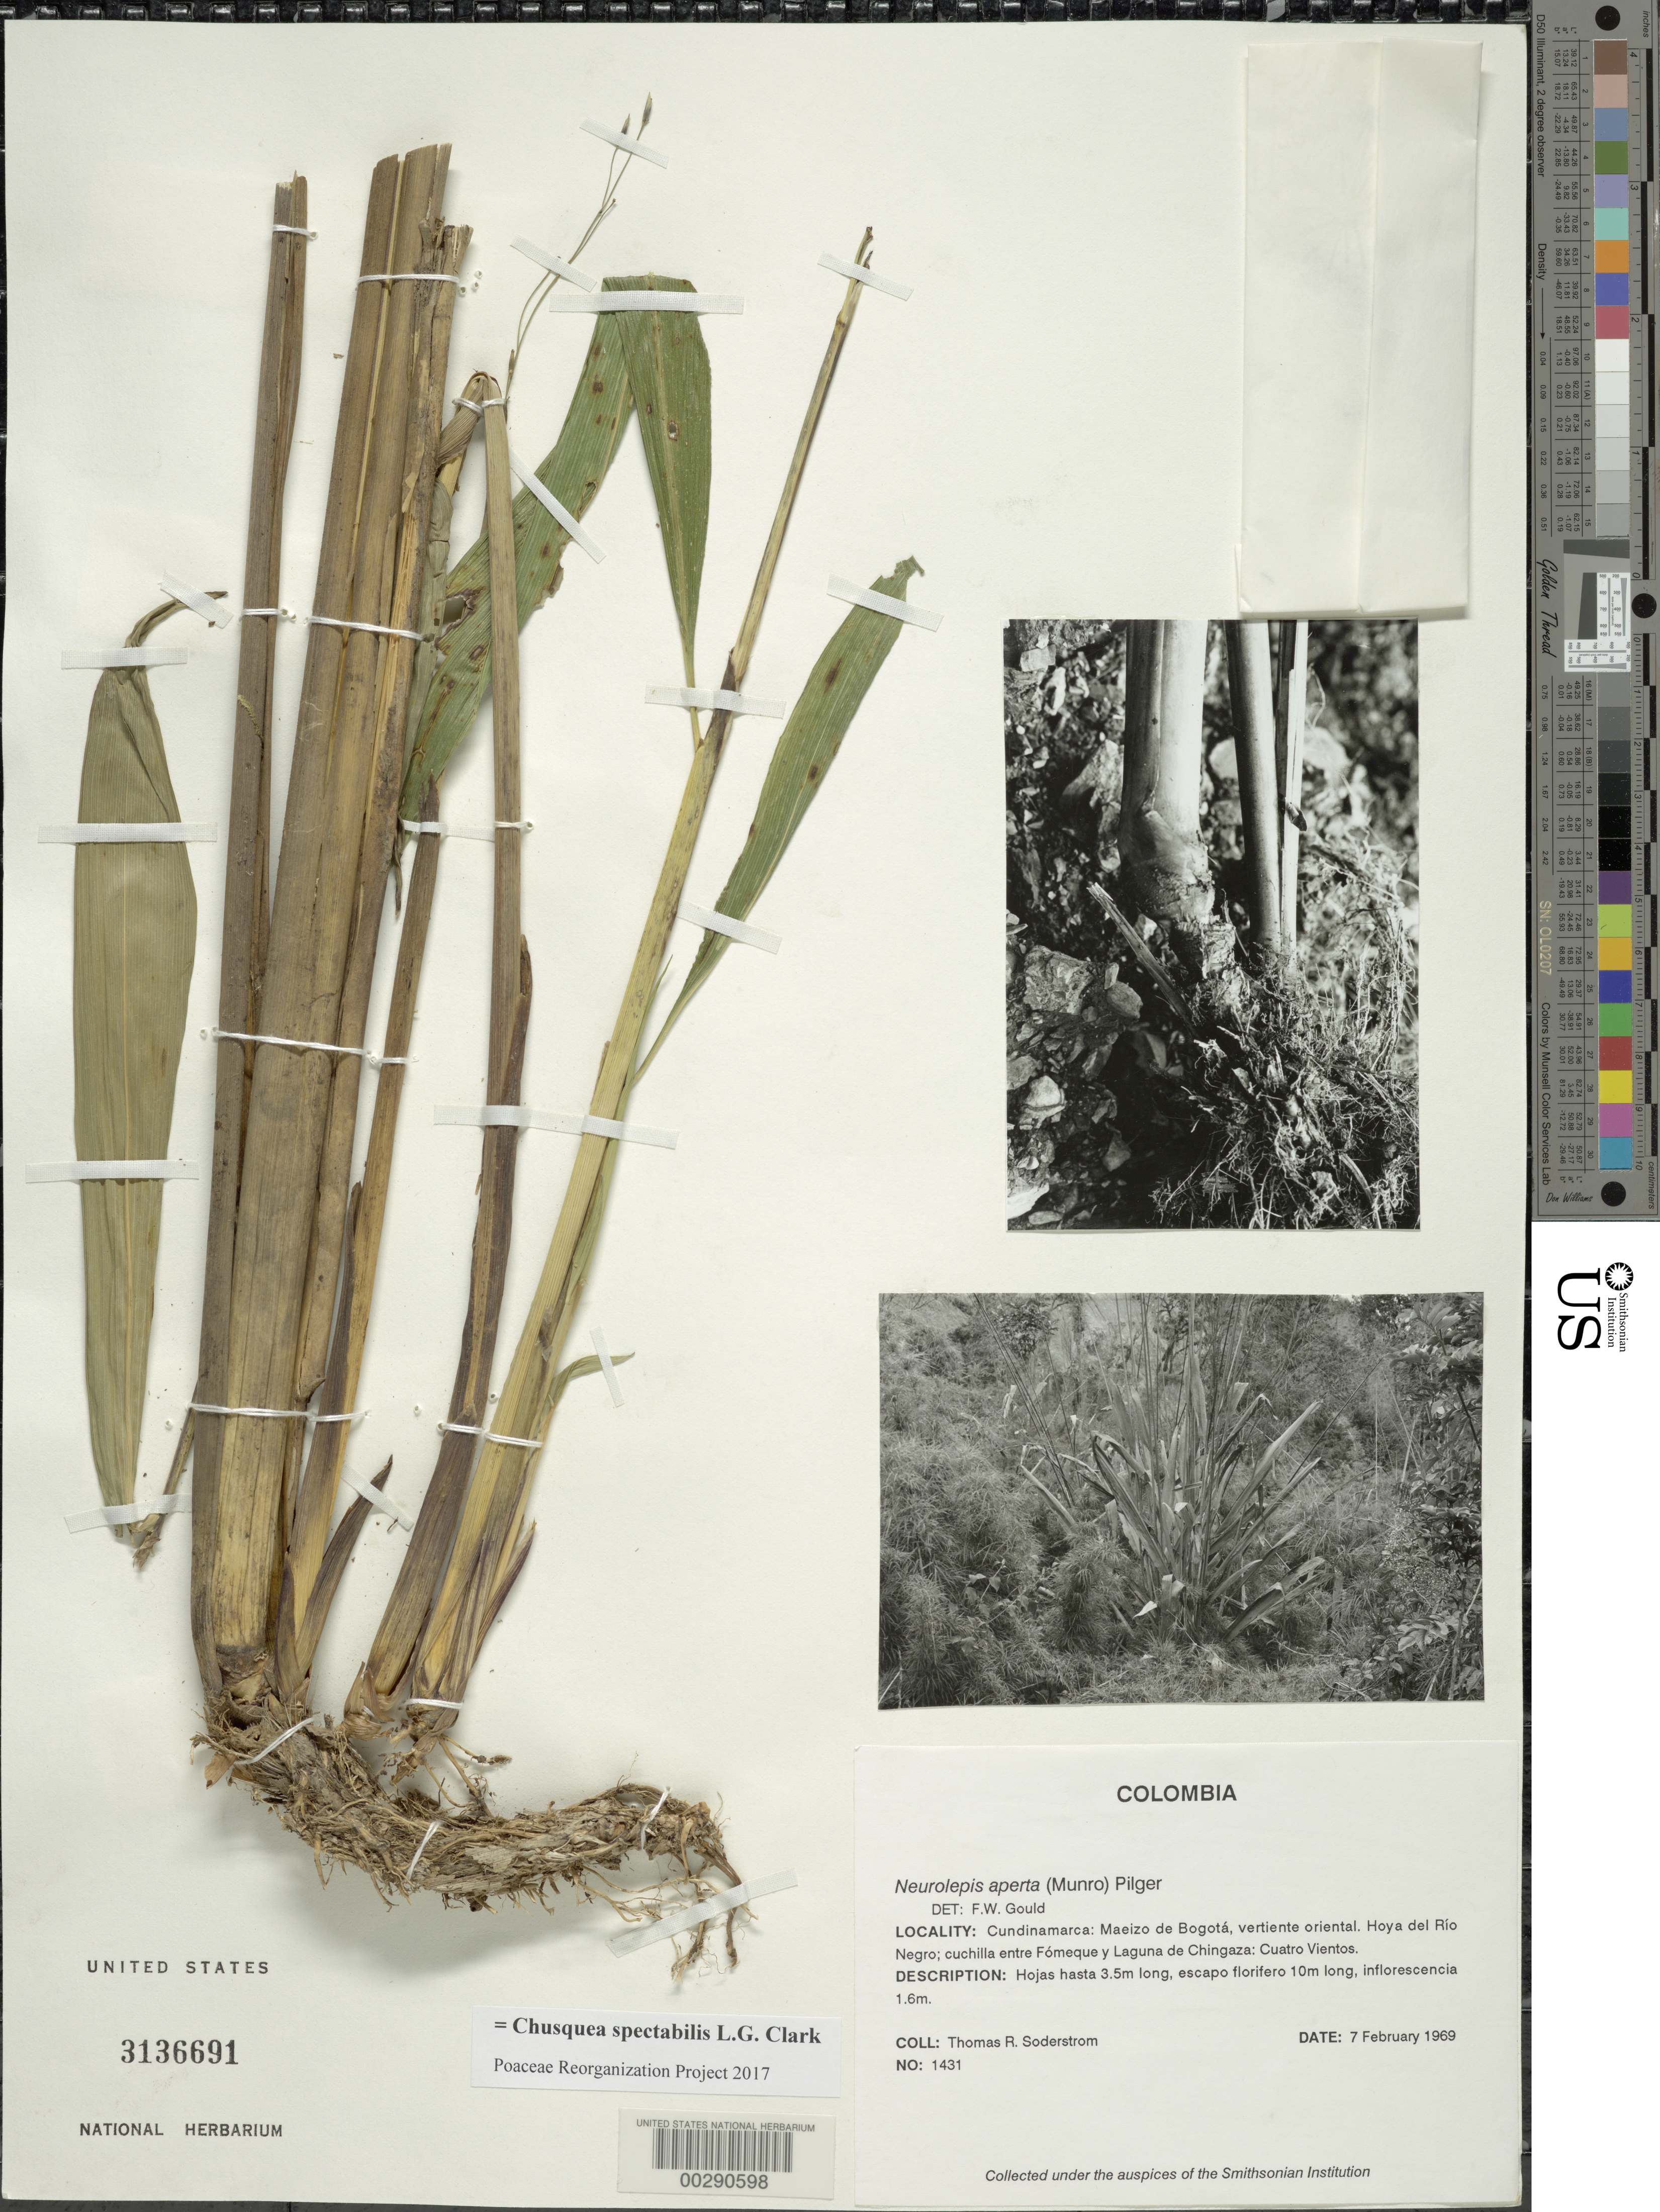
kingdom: Plantae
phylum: Tracheophyta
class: Liliopsida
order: Poales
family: Poaceae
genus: Chusquea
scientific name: Chusquea spectabilis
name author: L.G. Clark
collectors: T. R. Soderstrom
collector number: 1431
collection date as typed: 07 Feb 1969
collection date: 1969-02-07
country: Colombia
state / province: Cundinamarca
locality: Maeizo de Bogota, E slope; Valley of Rio Negro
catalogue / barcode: US 3136691